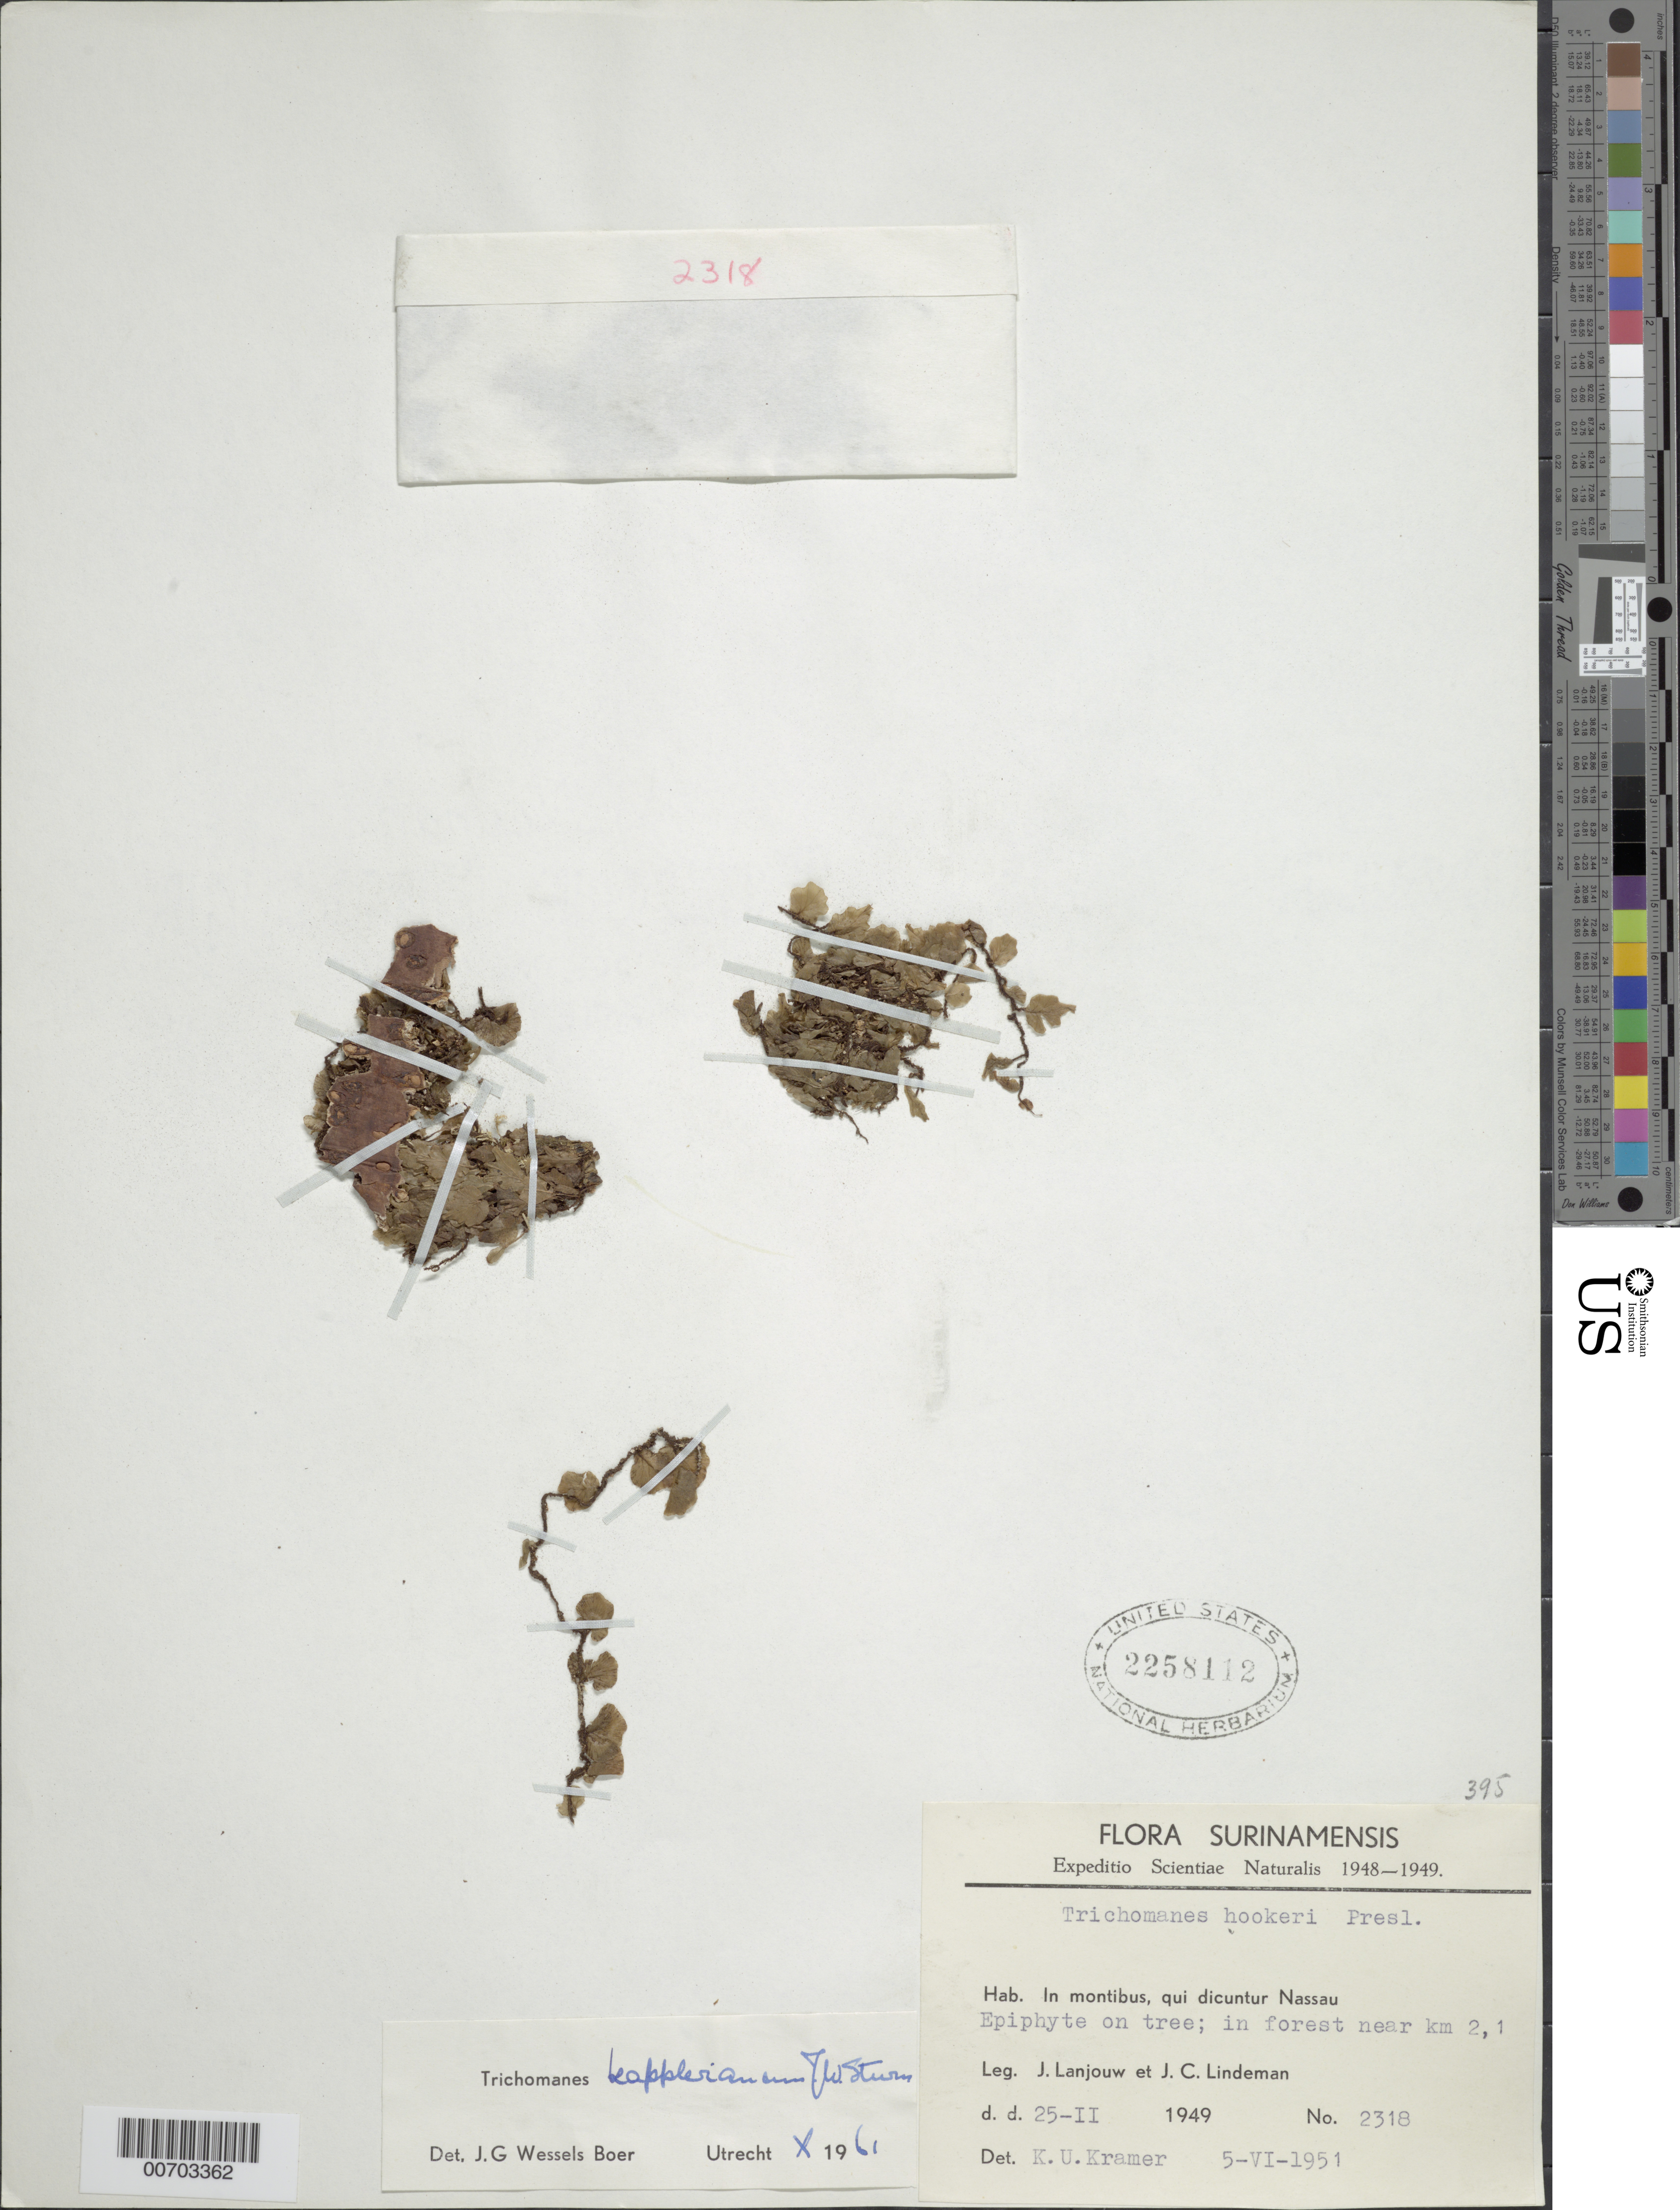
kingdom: Plantae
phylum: Tracheophyta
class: Polypodiopsida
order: Hymenophyllales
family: Hymenophyllaceae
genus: Didymoglossum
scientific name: Didymoglossum kapplerianum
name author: (Sturm) Ebihara & Dubuisson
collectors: J. Lanjouw & J. C. Lindeman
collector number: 51 2318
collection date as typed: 5-Jun-51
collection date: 1951-06-05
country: Suriname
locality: Nassau Mts., km 2.1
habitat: Forest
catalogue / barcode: US 2258112